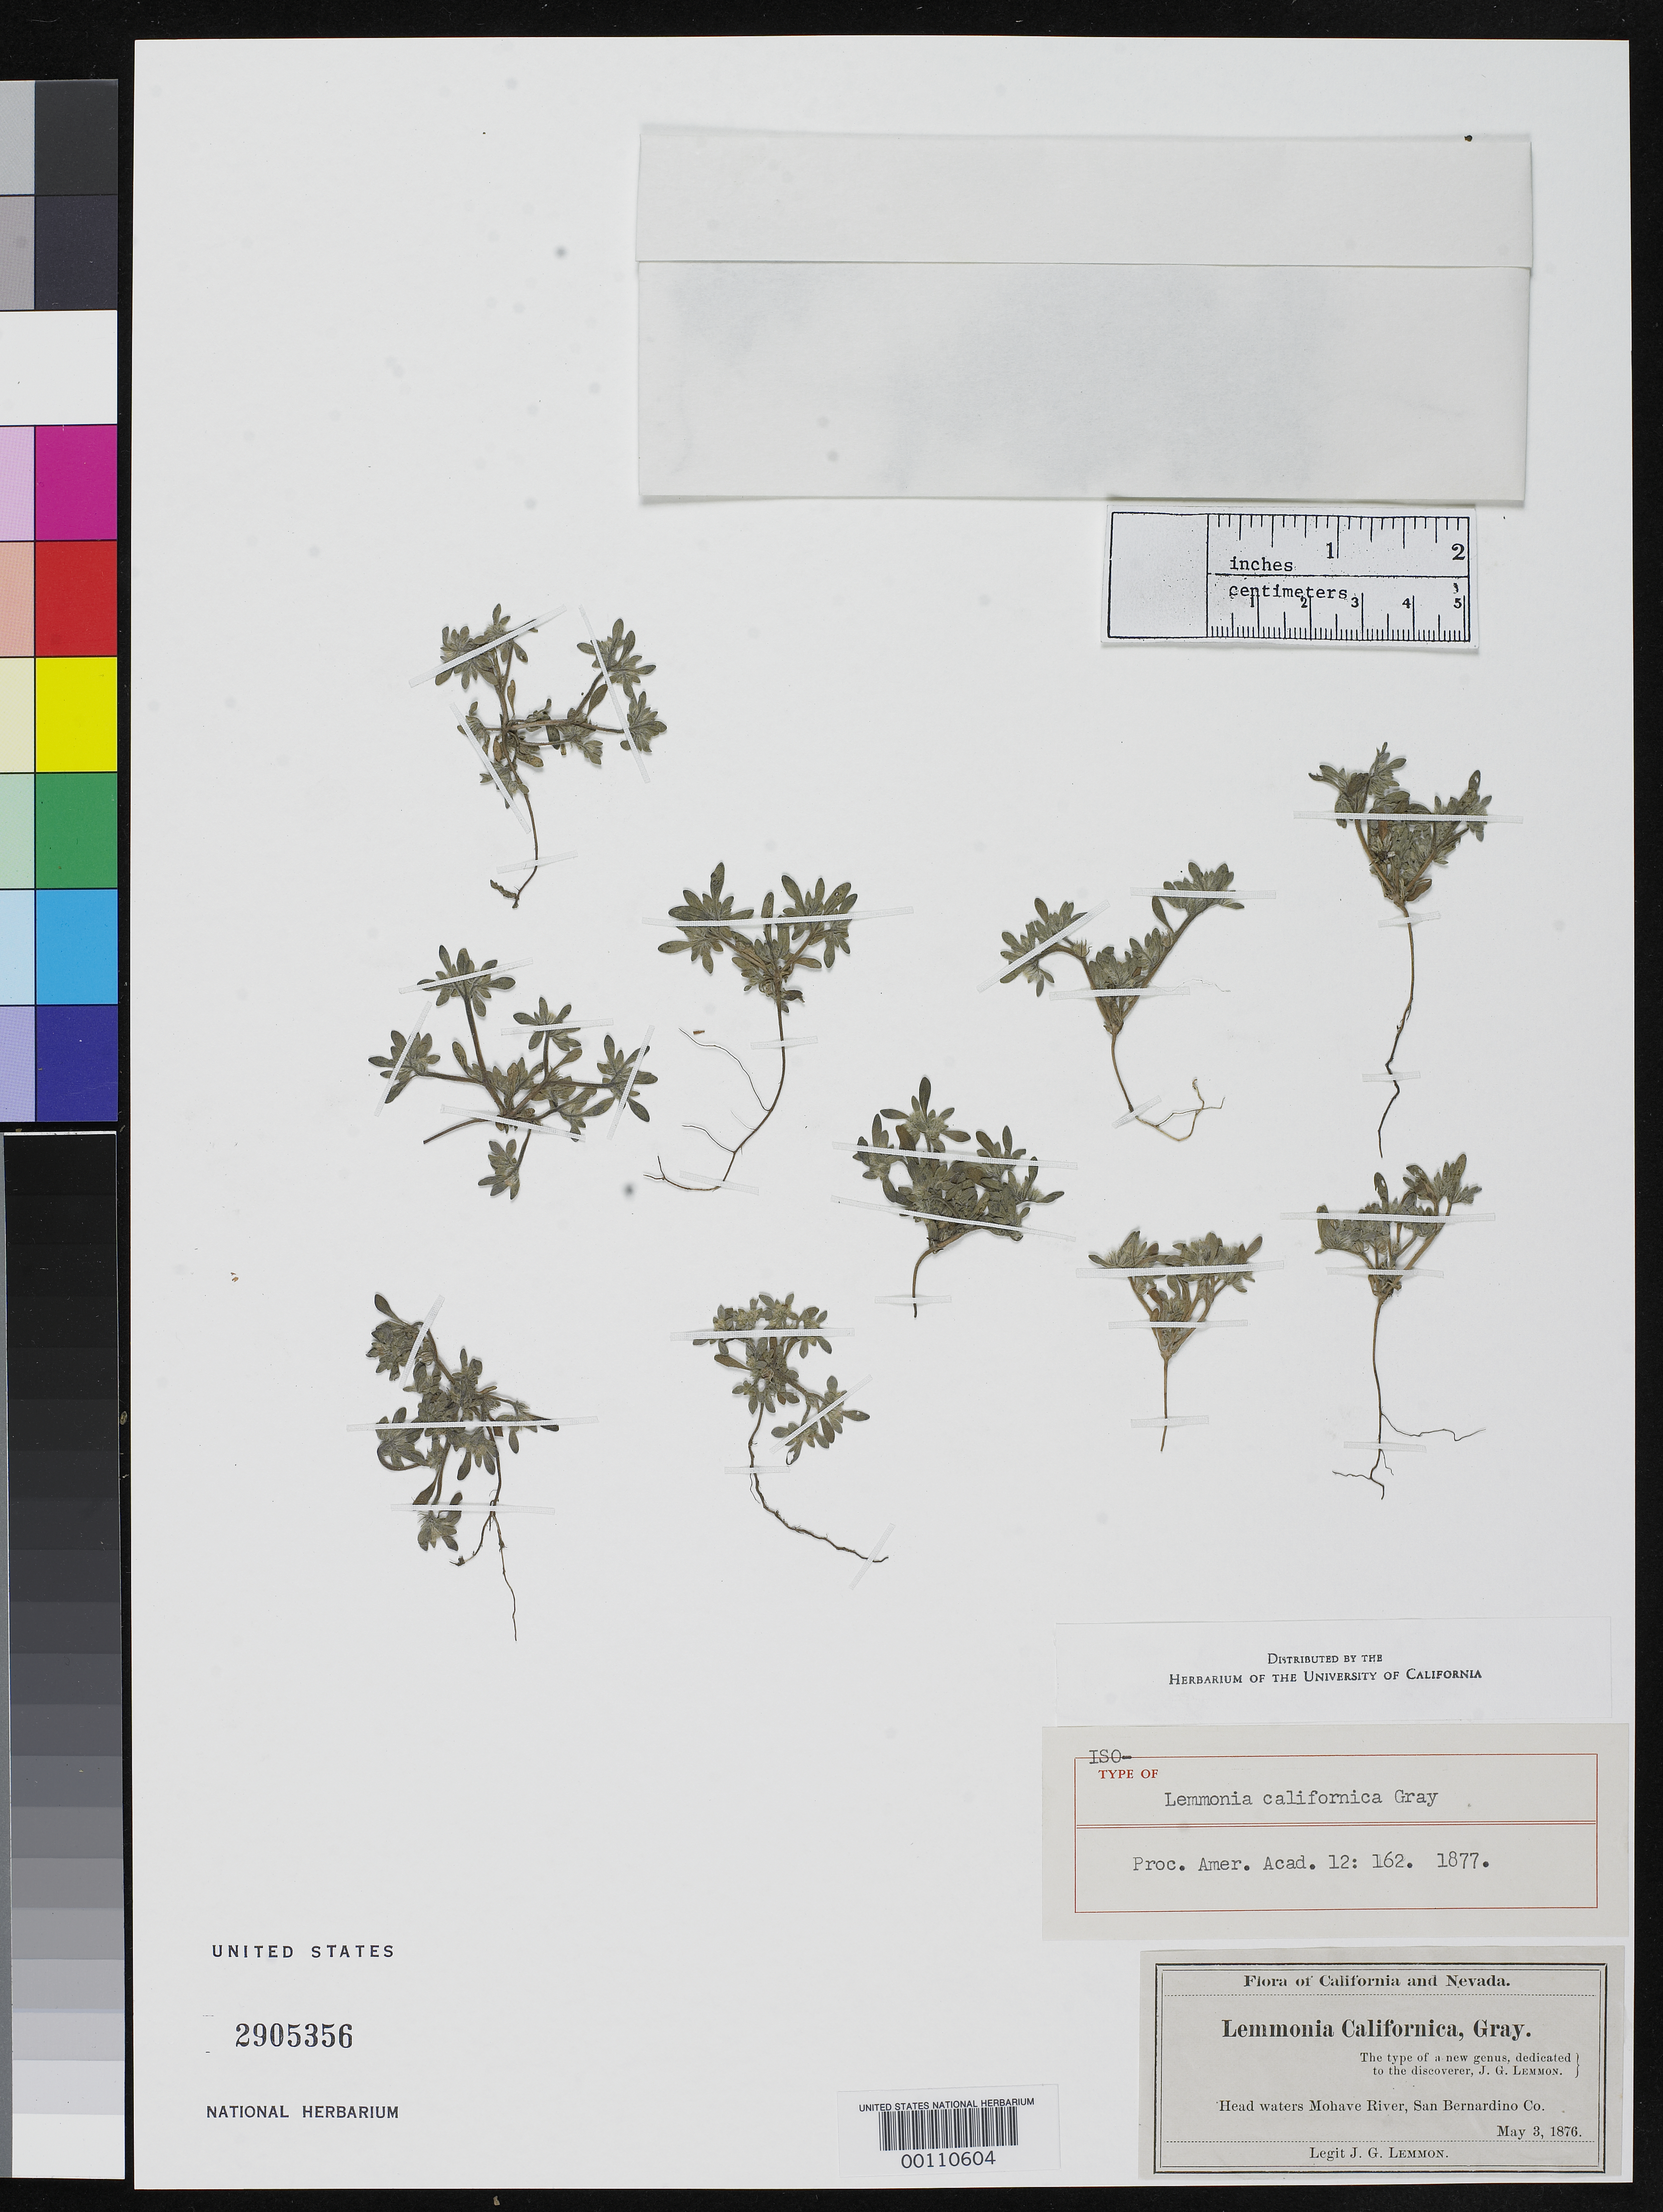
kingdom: Plantae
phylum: Tracheophyta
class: Magnoliopsida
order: Boraginales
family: Namaceae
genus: Lemmonia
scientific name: Lemmonia californica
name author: A. Gray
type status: Isotype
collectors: J. G. Lemmon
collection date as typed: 03 May 1876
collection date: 1876-05-03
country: United States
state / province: California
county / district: San Bernardino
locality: Head waters of Mohave River.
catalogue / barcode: US 2905356